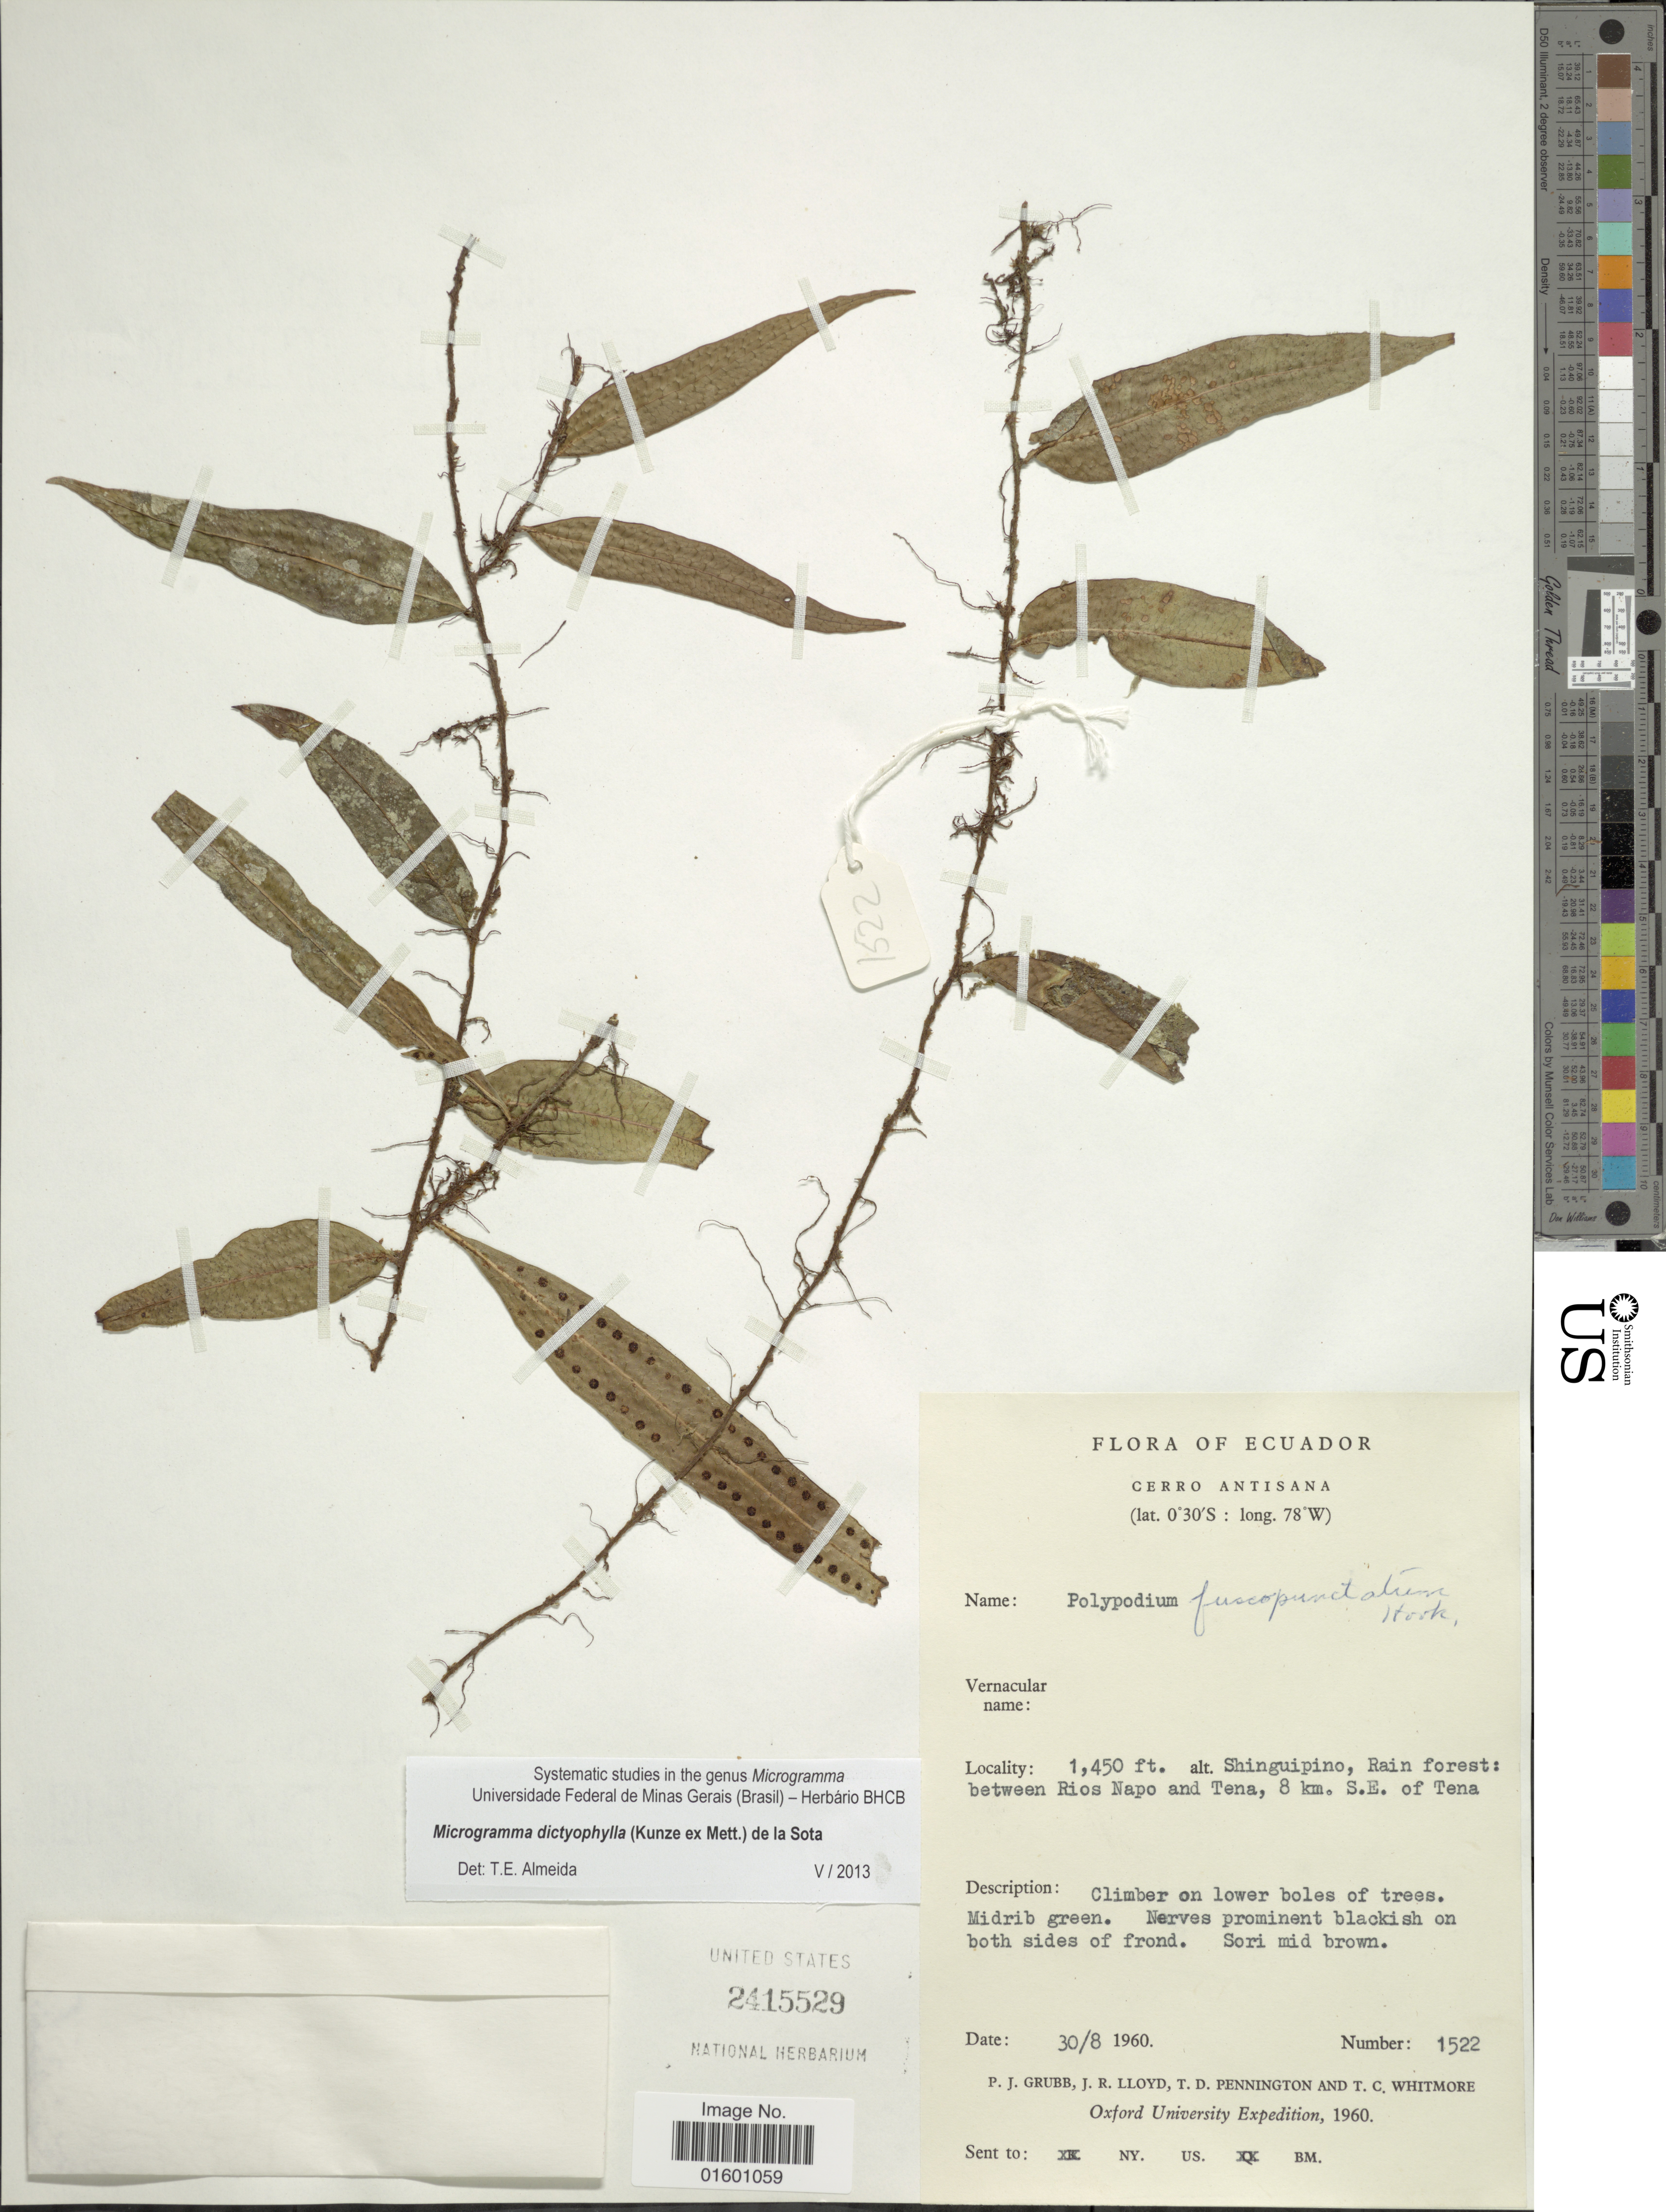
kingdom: Plantae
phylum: Tracheophyta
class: Polypodiopsida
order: Polypodiales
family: Polypodiaceae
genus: Microgramma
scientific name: Microgramma dictyophylla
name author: (Kunze ex Mett.) de la Sota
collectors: P. J. Grubb, J. R. Lloyd, T. D. Pennington & T. C. Whitmore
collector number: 1522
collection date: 1960-08-30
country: Ecuador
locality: Cerro Antisana, Shinguipino, Rain forest, between Rios Napo and Tena, 8 km. S.E. of Tena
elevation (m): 442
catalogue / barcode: US 2415529